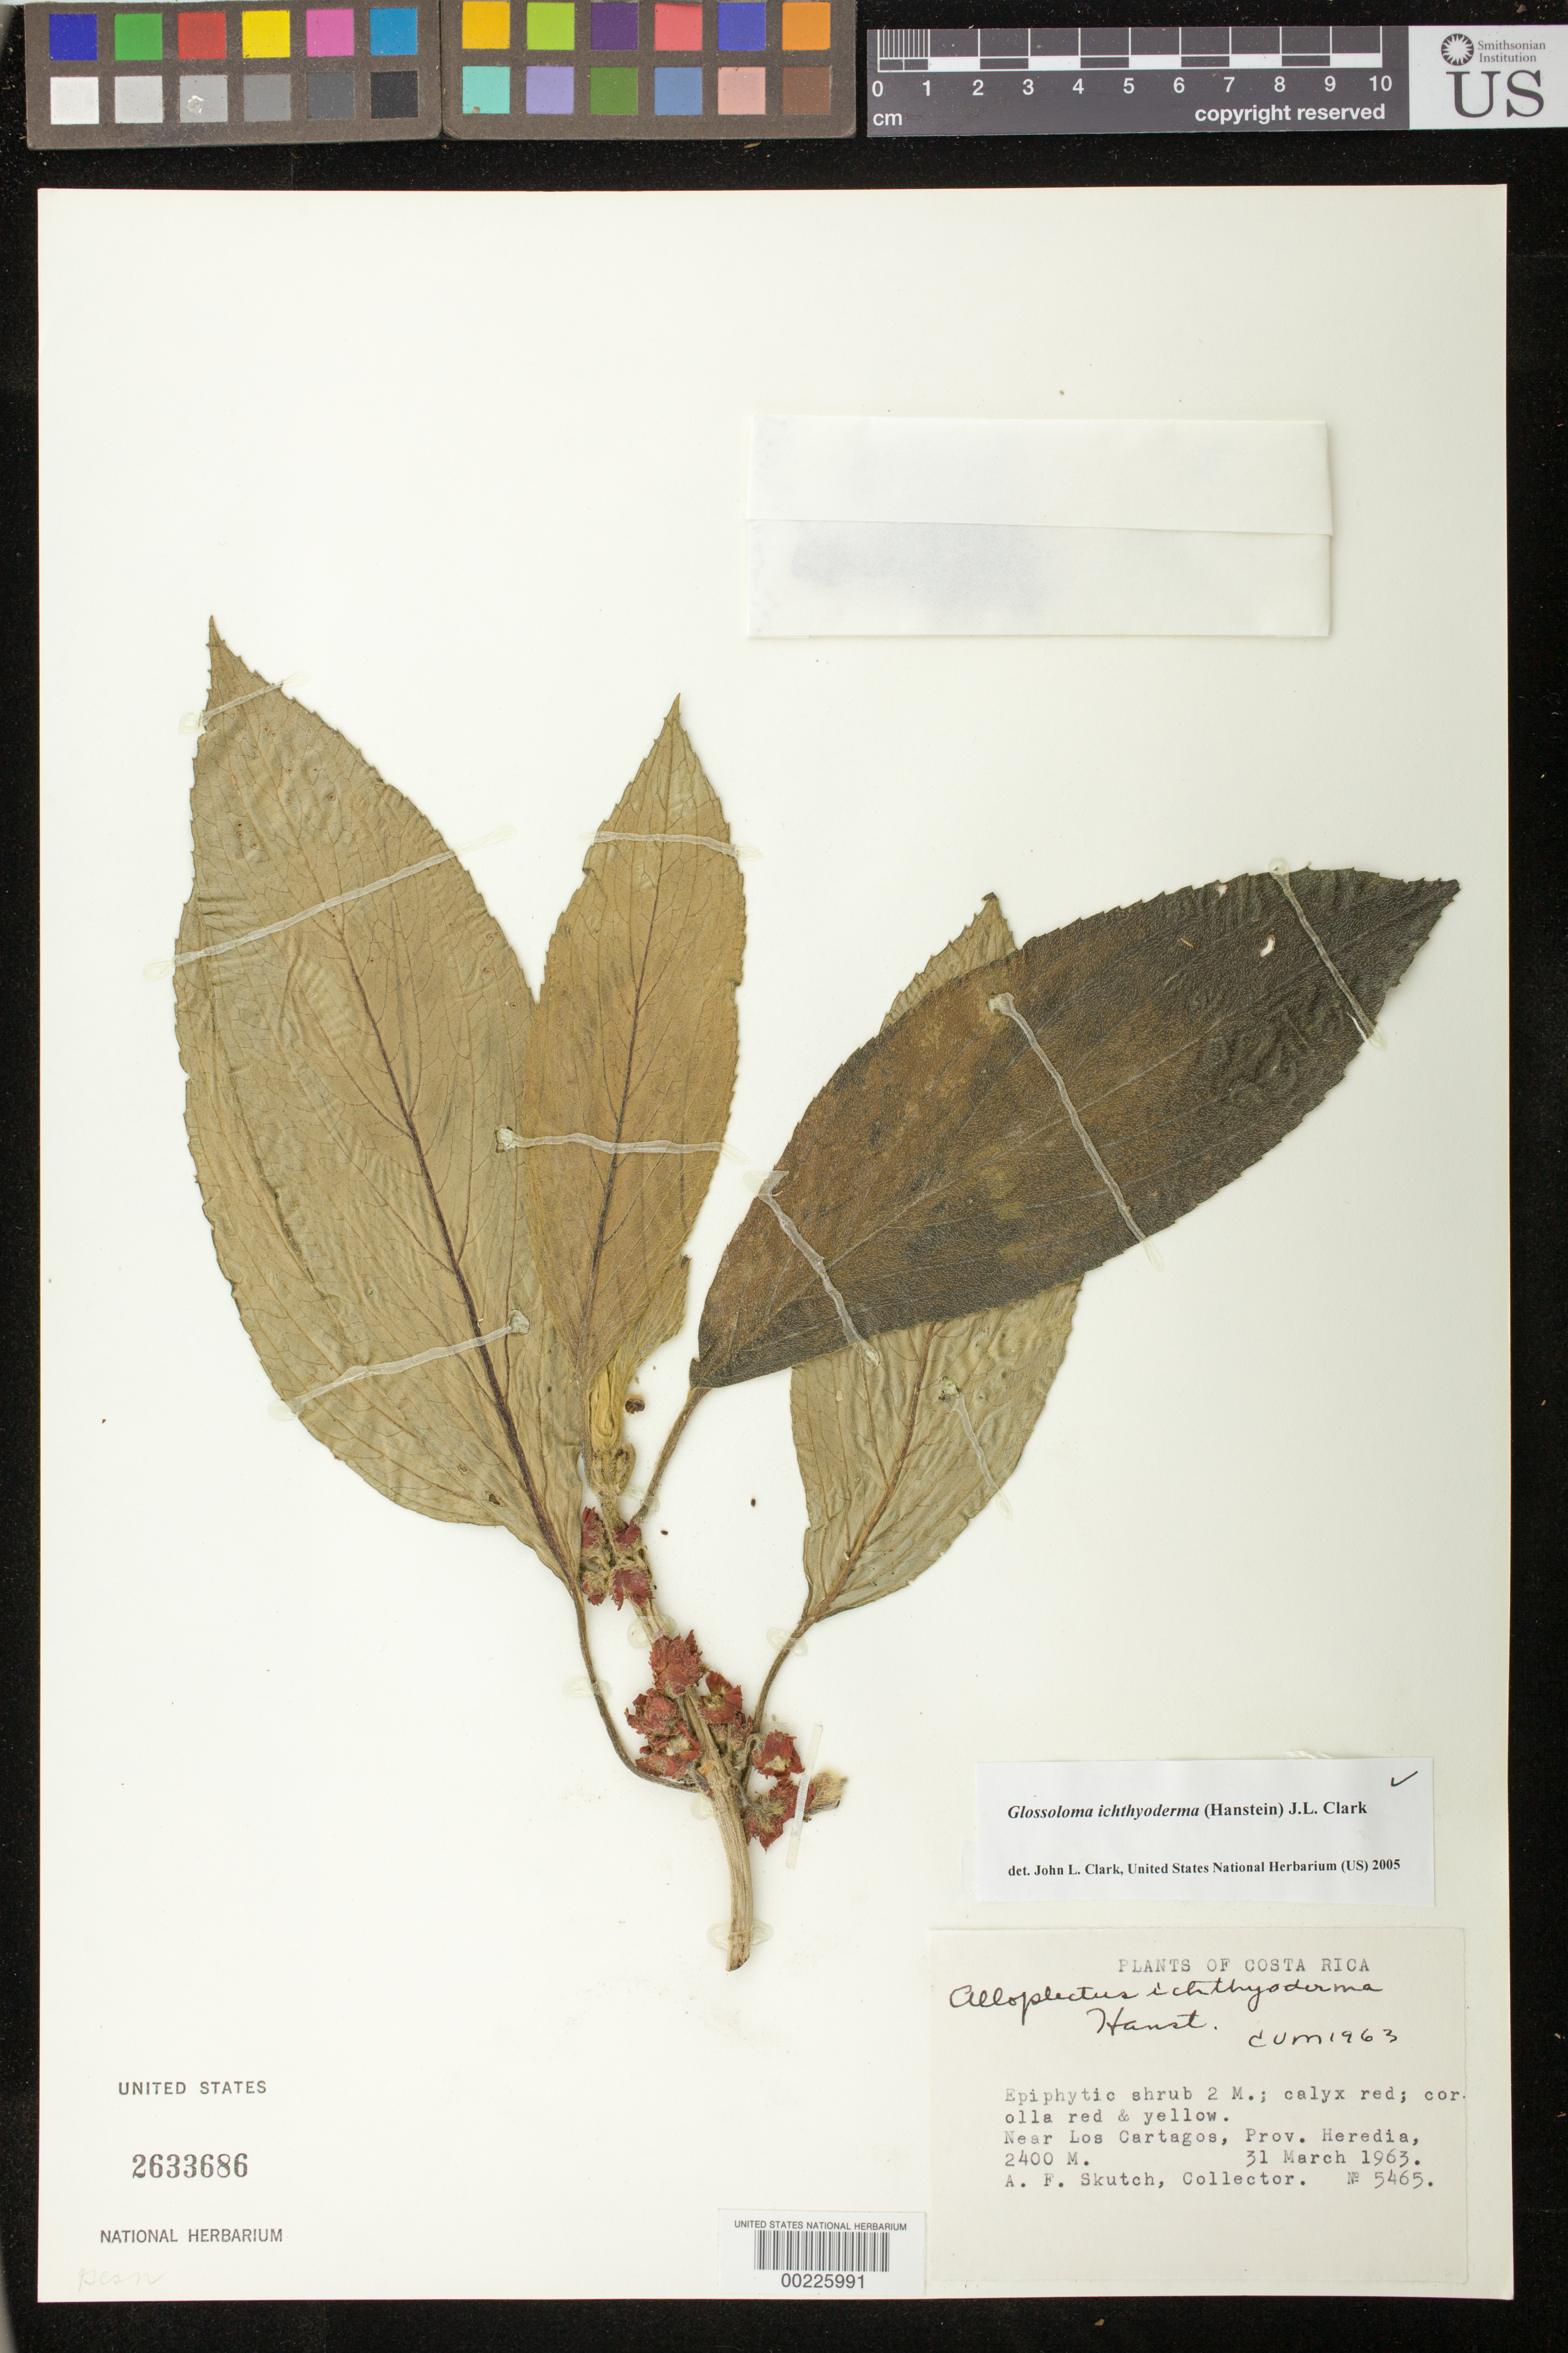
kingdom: Plantae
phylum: Tracheophyta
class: Magnoliopsida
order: Lamiales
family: Gesneriaceae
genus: Glossoloma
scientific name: Glossoloma ichthyoderma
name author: (Hanst.) J.L. Clark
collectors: A. F. Skutch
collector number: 5465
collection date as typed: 31 Mar 1963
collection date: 1963-03-31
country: Costa Rica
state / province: Heredia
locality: Near Los Cartagos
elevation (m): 2400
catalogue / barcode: US 2633686